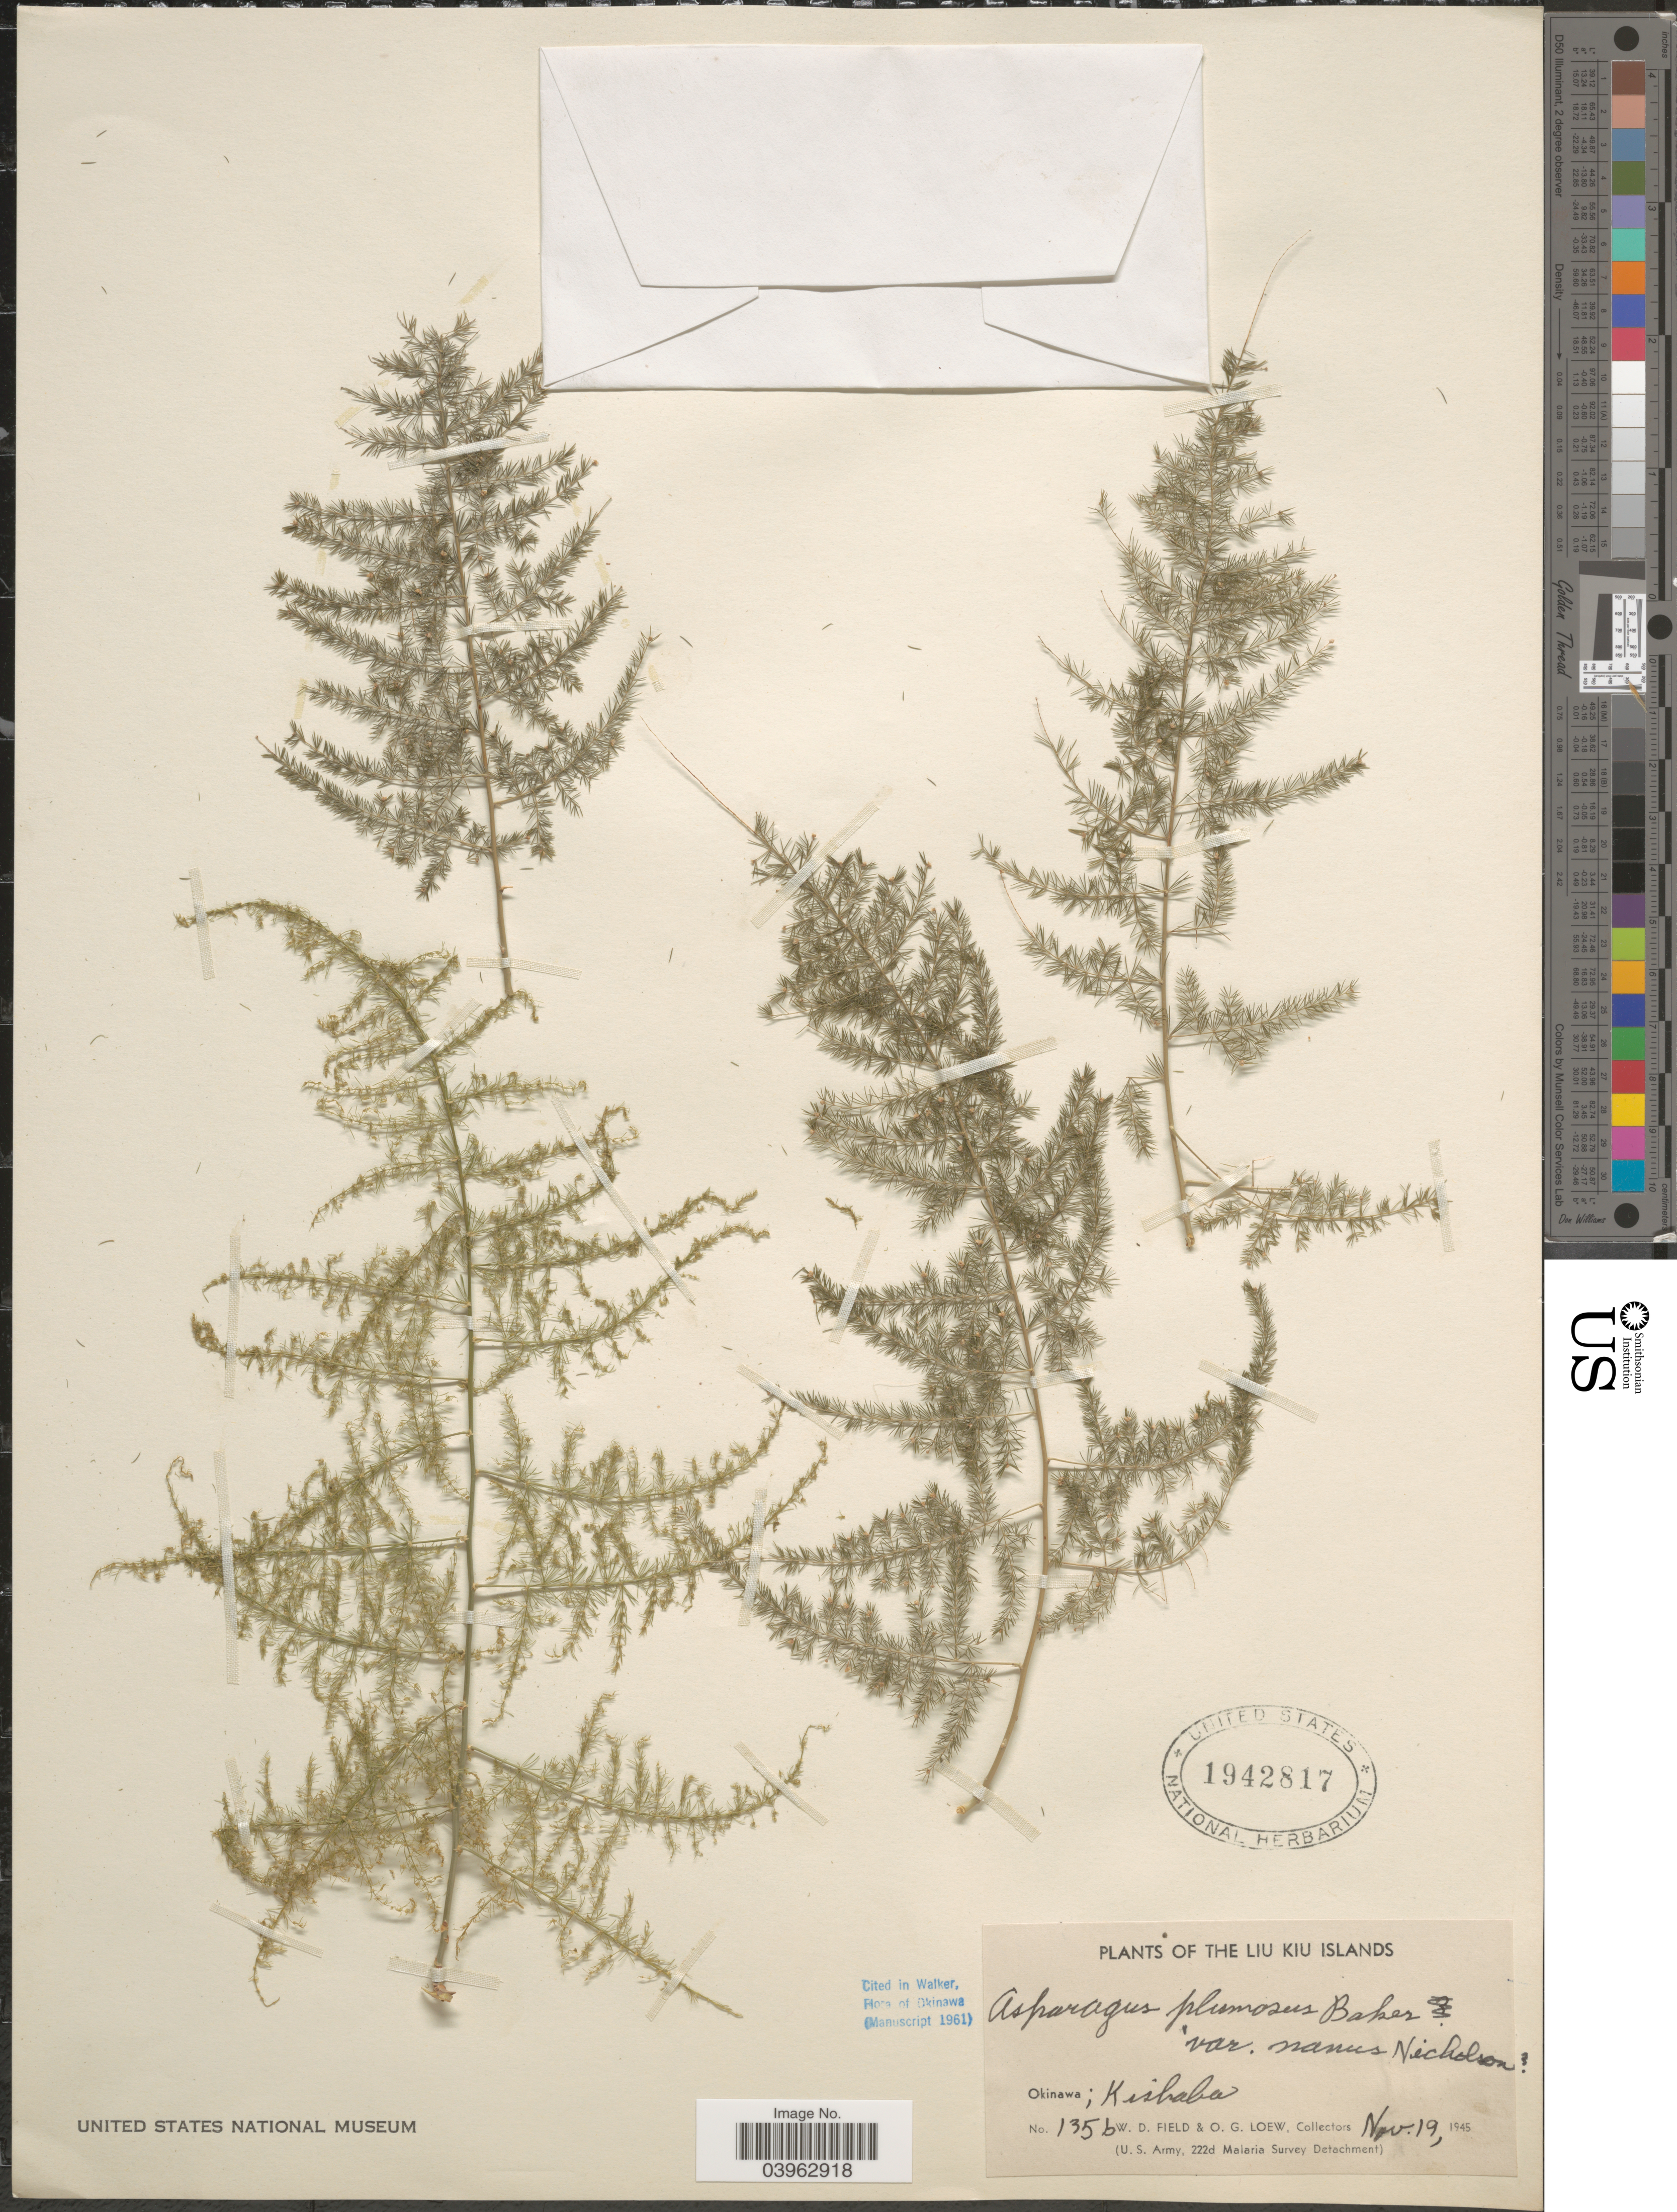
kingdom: Plantae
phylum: Tracheophyta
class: Liliopsida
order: Asparagales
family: Asparagaceae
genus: Asparagus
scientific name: Asparagus plumosus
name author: Baker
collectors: W. D. Field & O. G. Loew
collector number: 135b*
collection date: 1945-11-19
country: Japan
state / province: Okinawa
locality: The Liu Kiu Islands. Okinawa; Kishaba.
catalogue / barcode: US 1942817